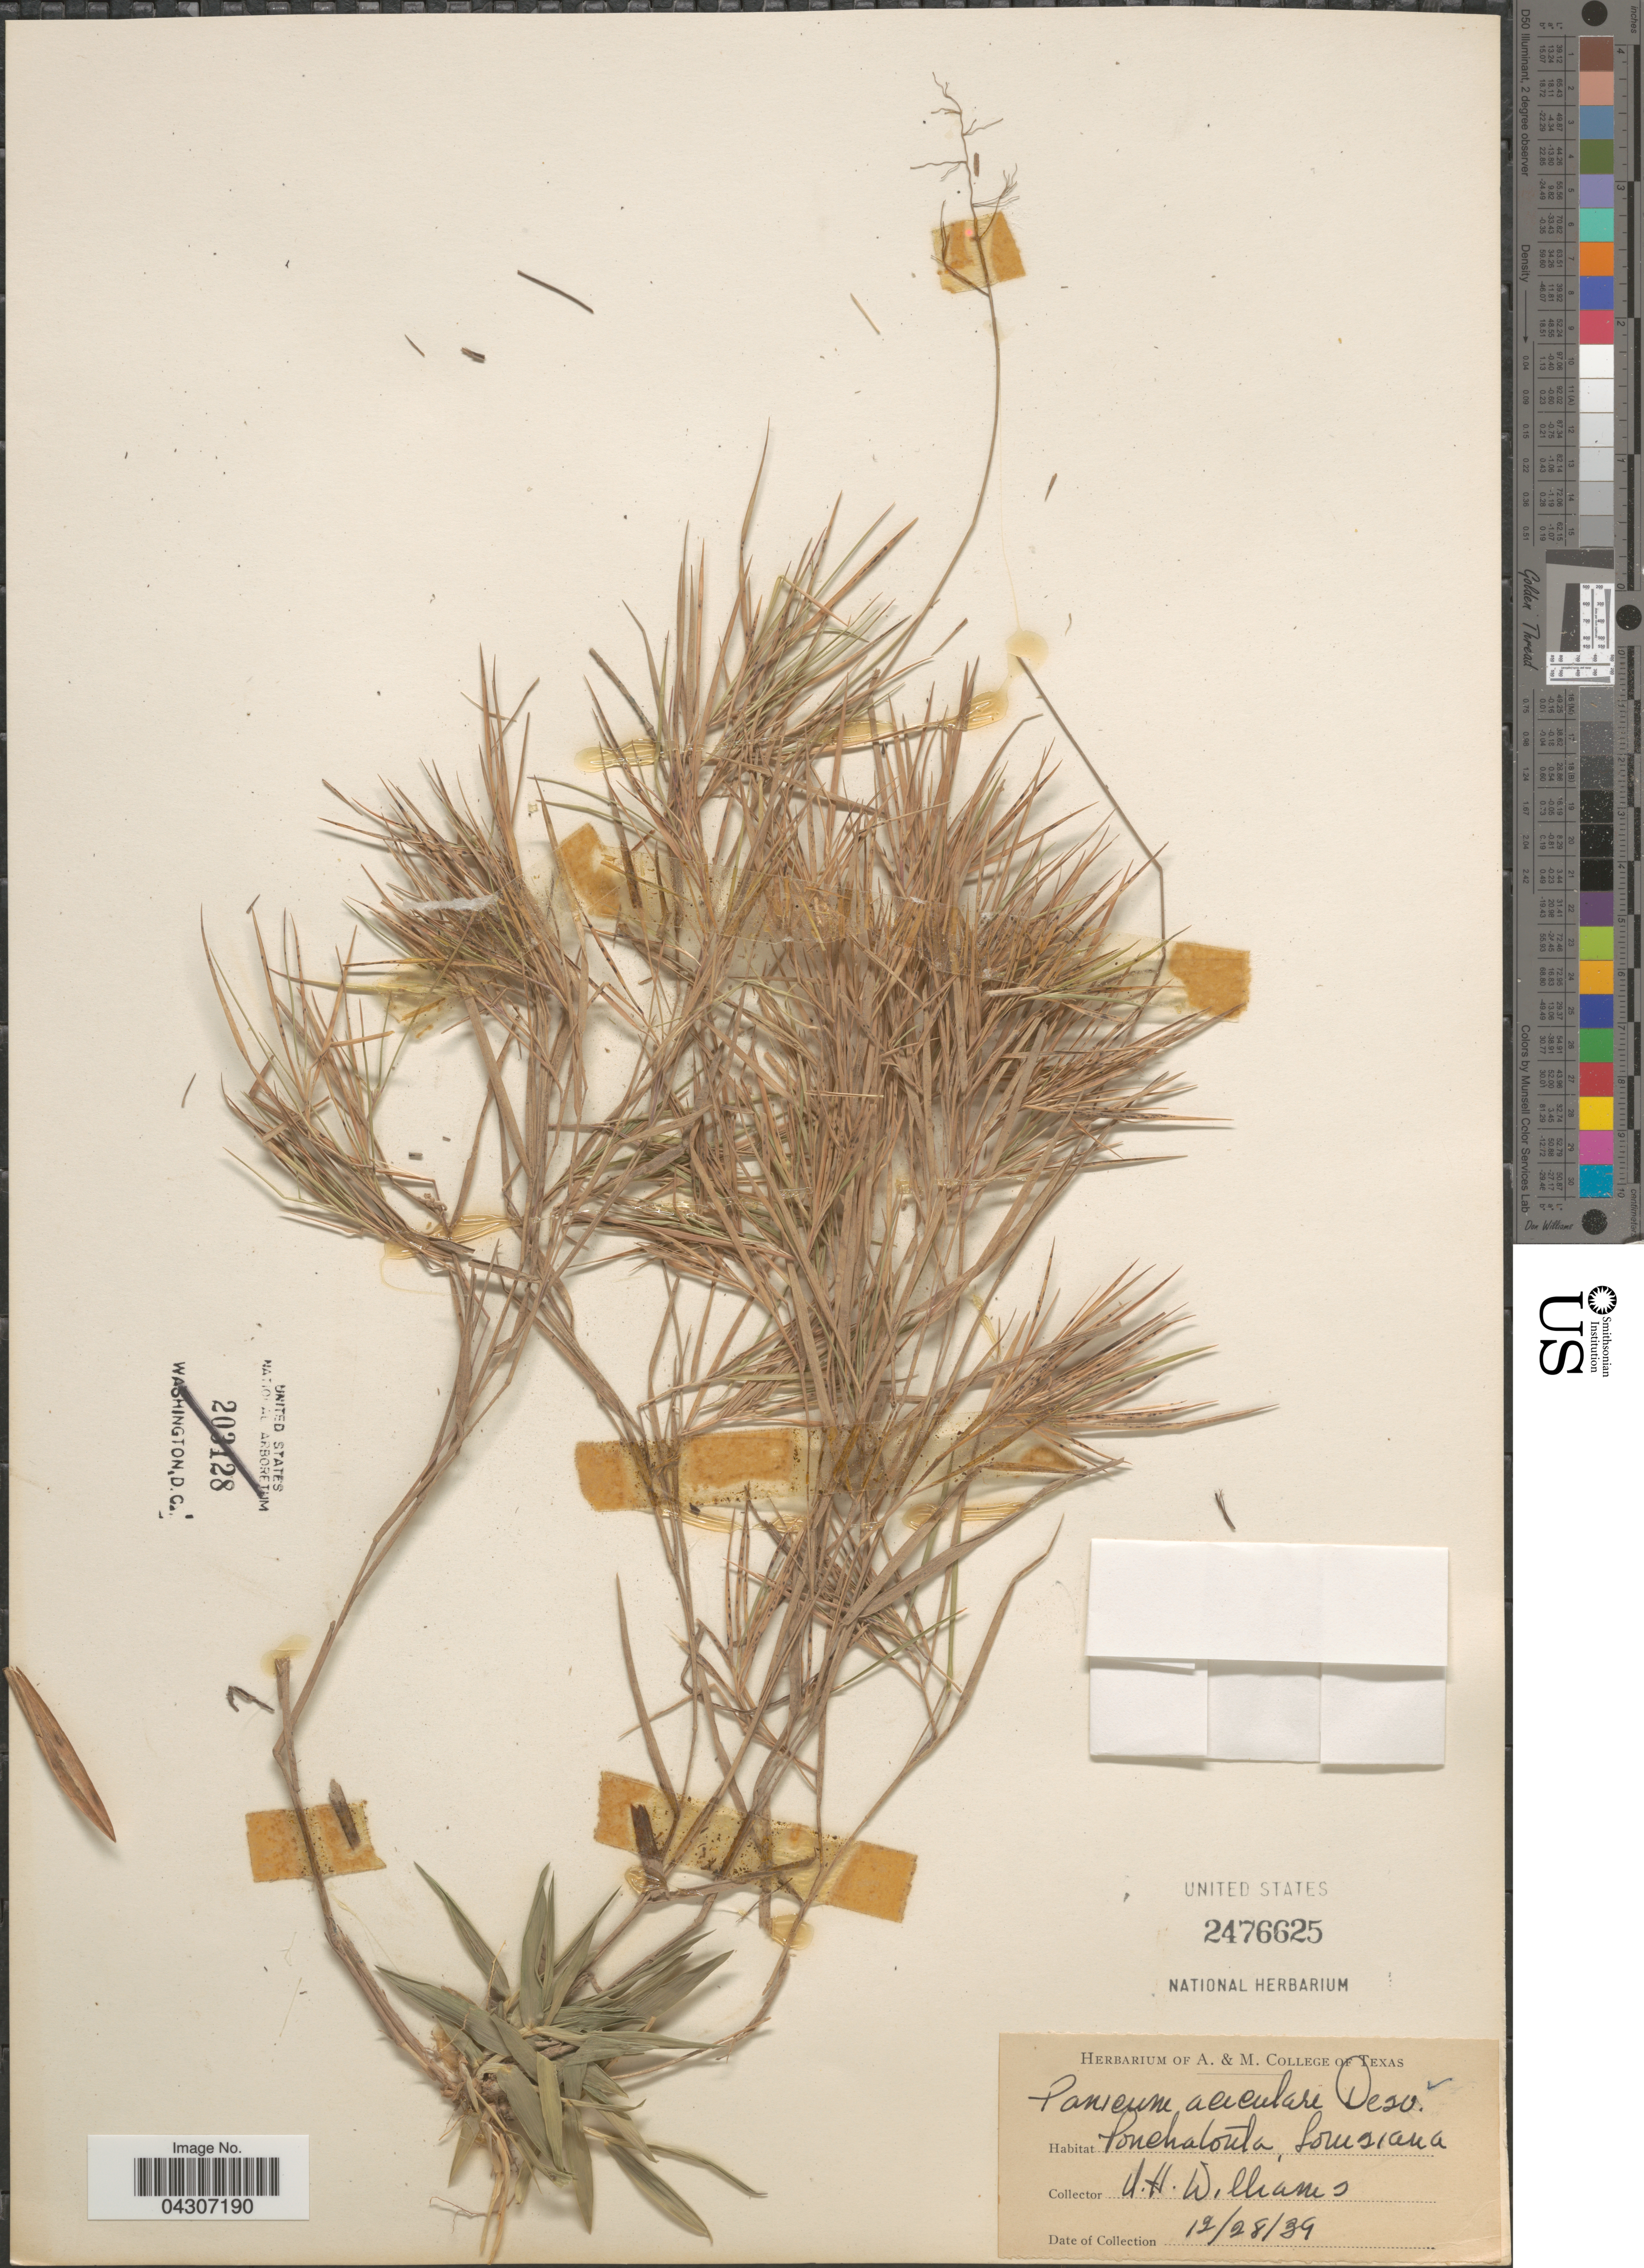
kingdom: Plantae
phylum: Tracheophyta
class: Liliopsida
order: Poales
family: Poaceae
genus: Dichanthelium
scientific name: Dichanthelium aciculare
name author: (Desv. ex Poir.) Gould & C.A. Clark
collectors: N. H. Williams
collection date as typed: Transcribed d/m/y: 28/12/39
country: United States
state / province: Louisiana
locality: Ponchatoua.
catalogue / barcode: US 2476625